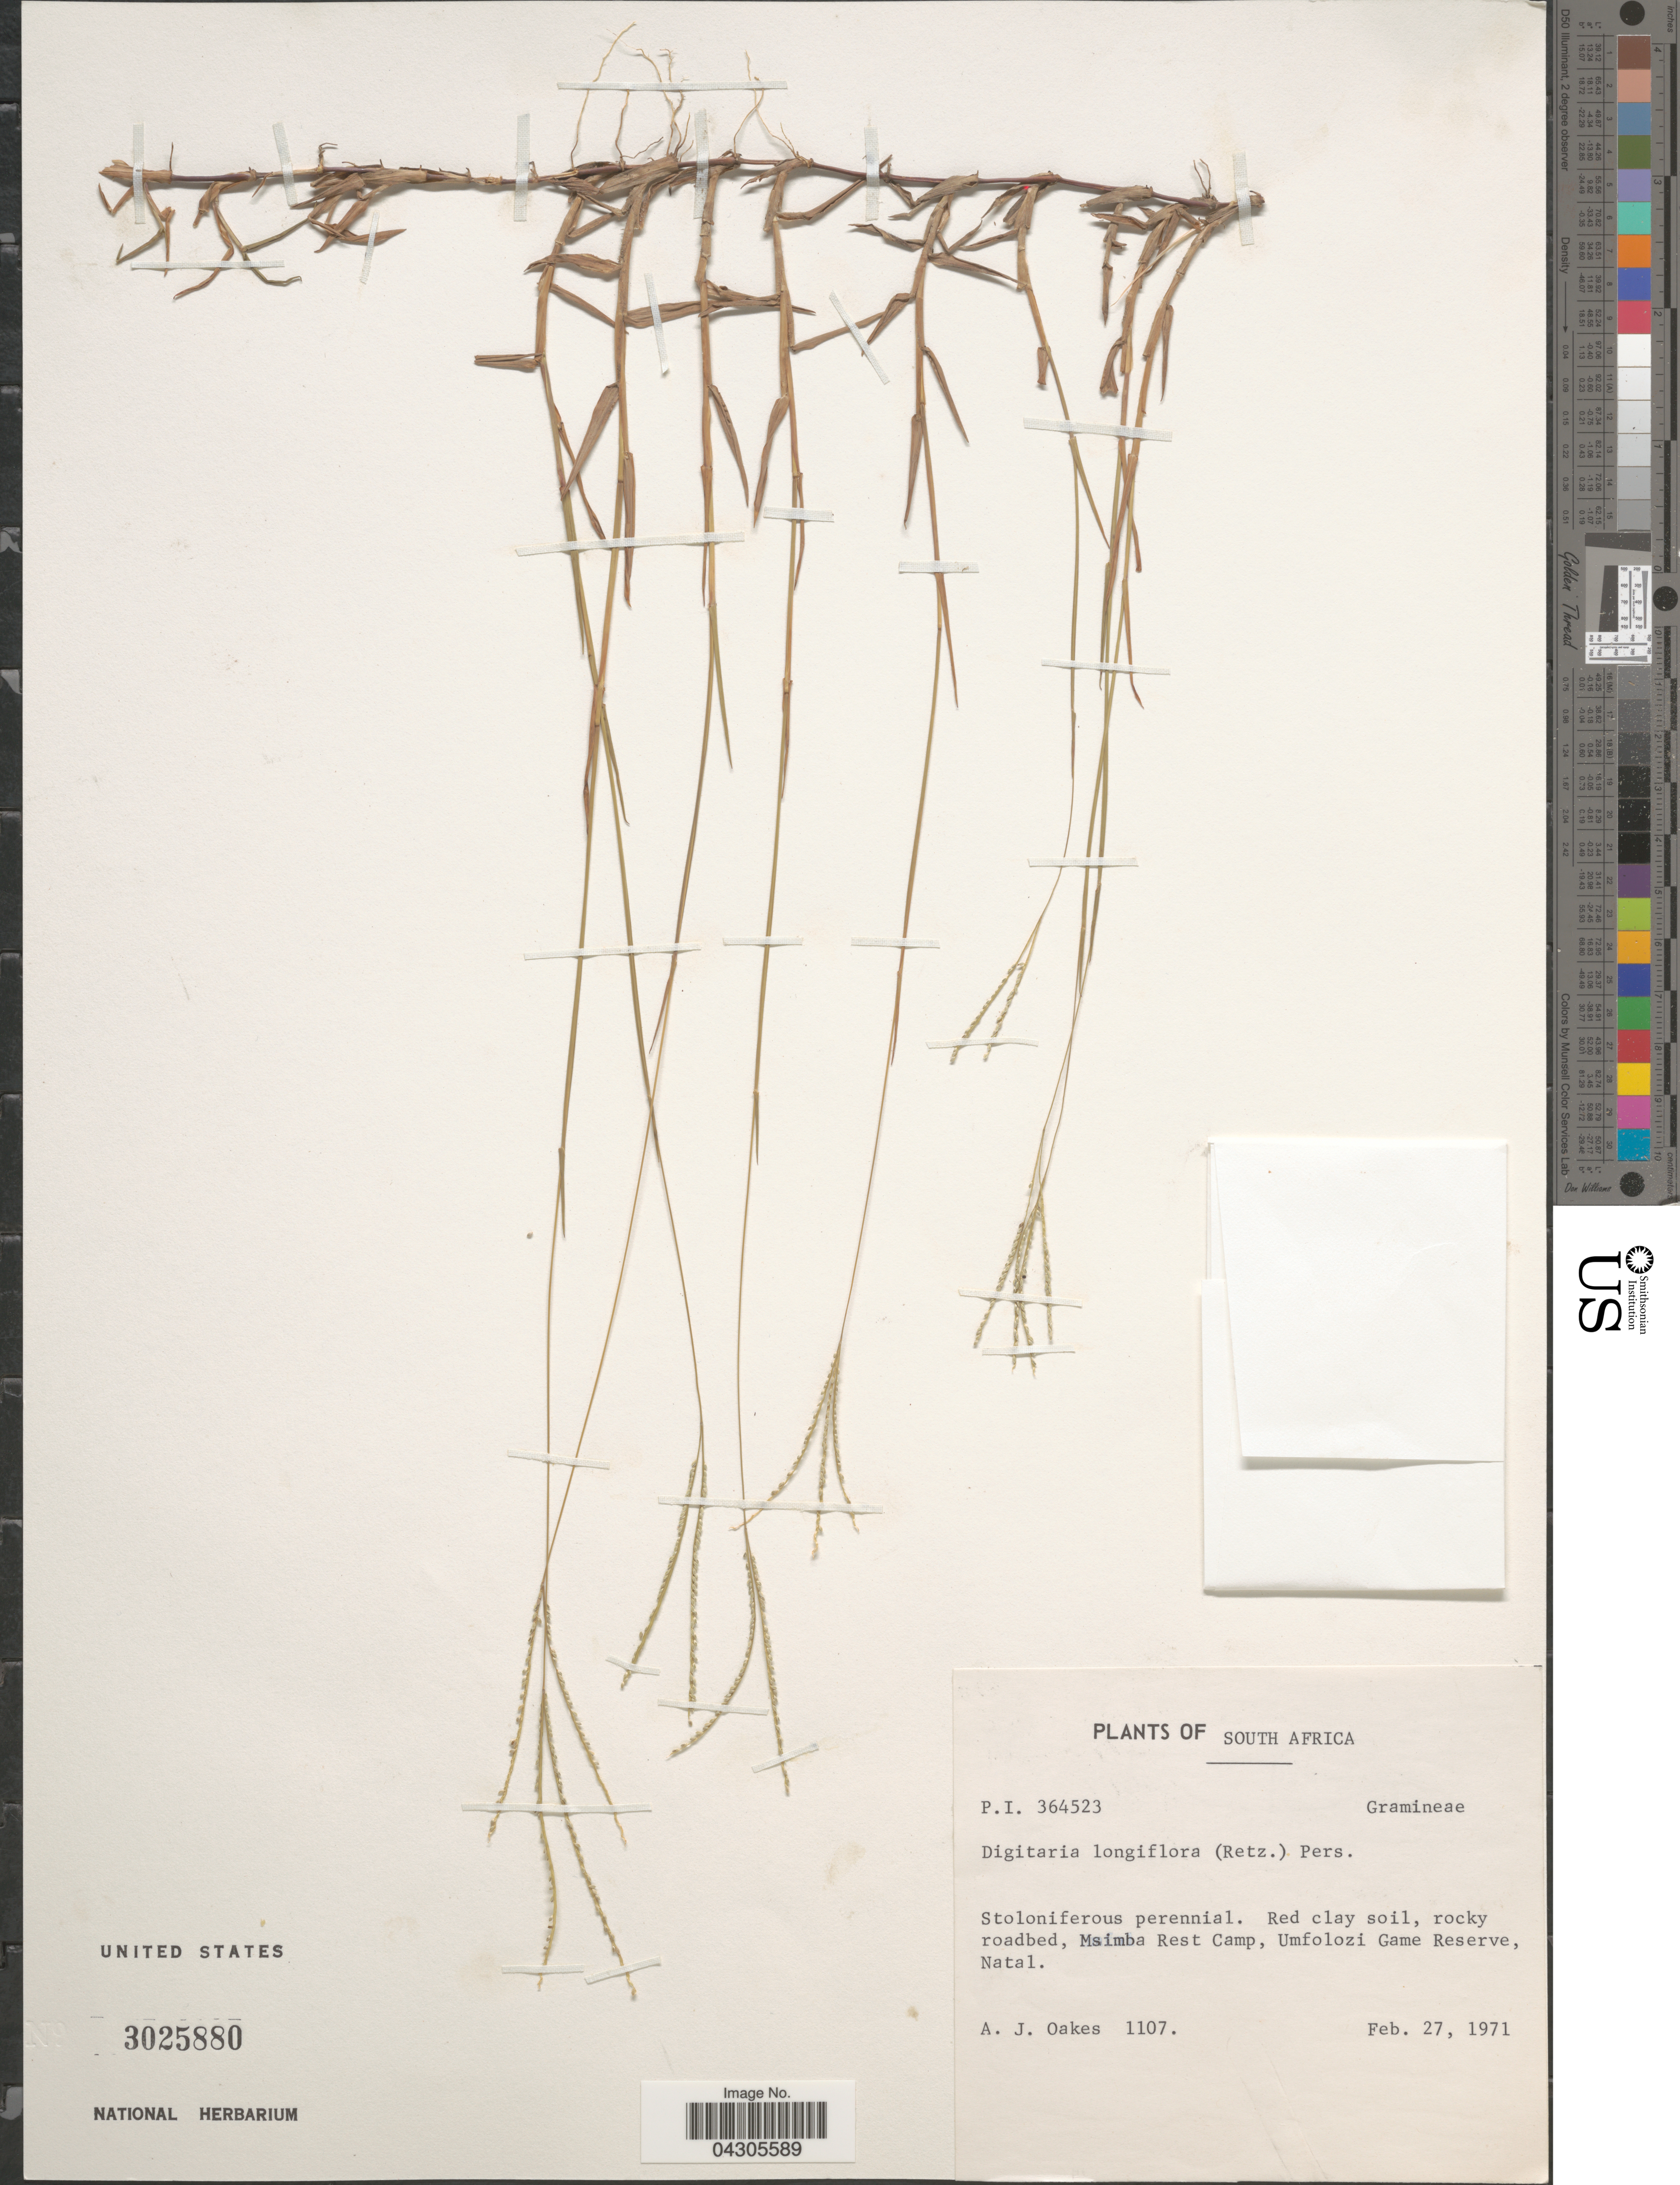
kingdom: Plantae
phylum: Tracheophyta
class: Liliopsida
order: Poales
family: Poaceae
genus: Digitaria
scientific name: Digitaria longiflora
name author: (Retz.) Pers.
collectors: A. Oakes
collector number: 1107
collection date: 1971-02-27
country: South Africa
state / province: KwaZulu-Natal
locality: Msimba Rest Camp, Umfolozi Game Reserve, Natal.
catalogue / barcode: US 3025880